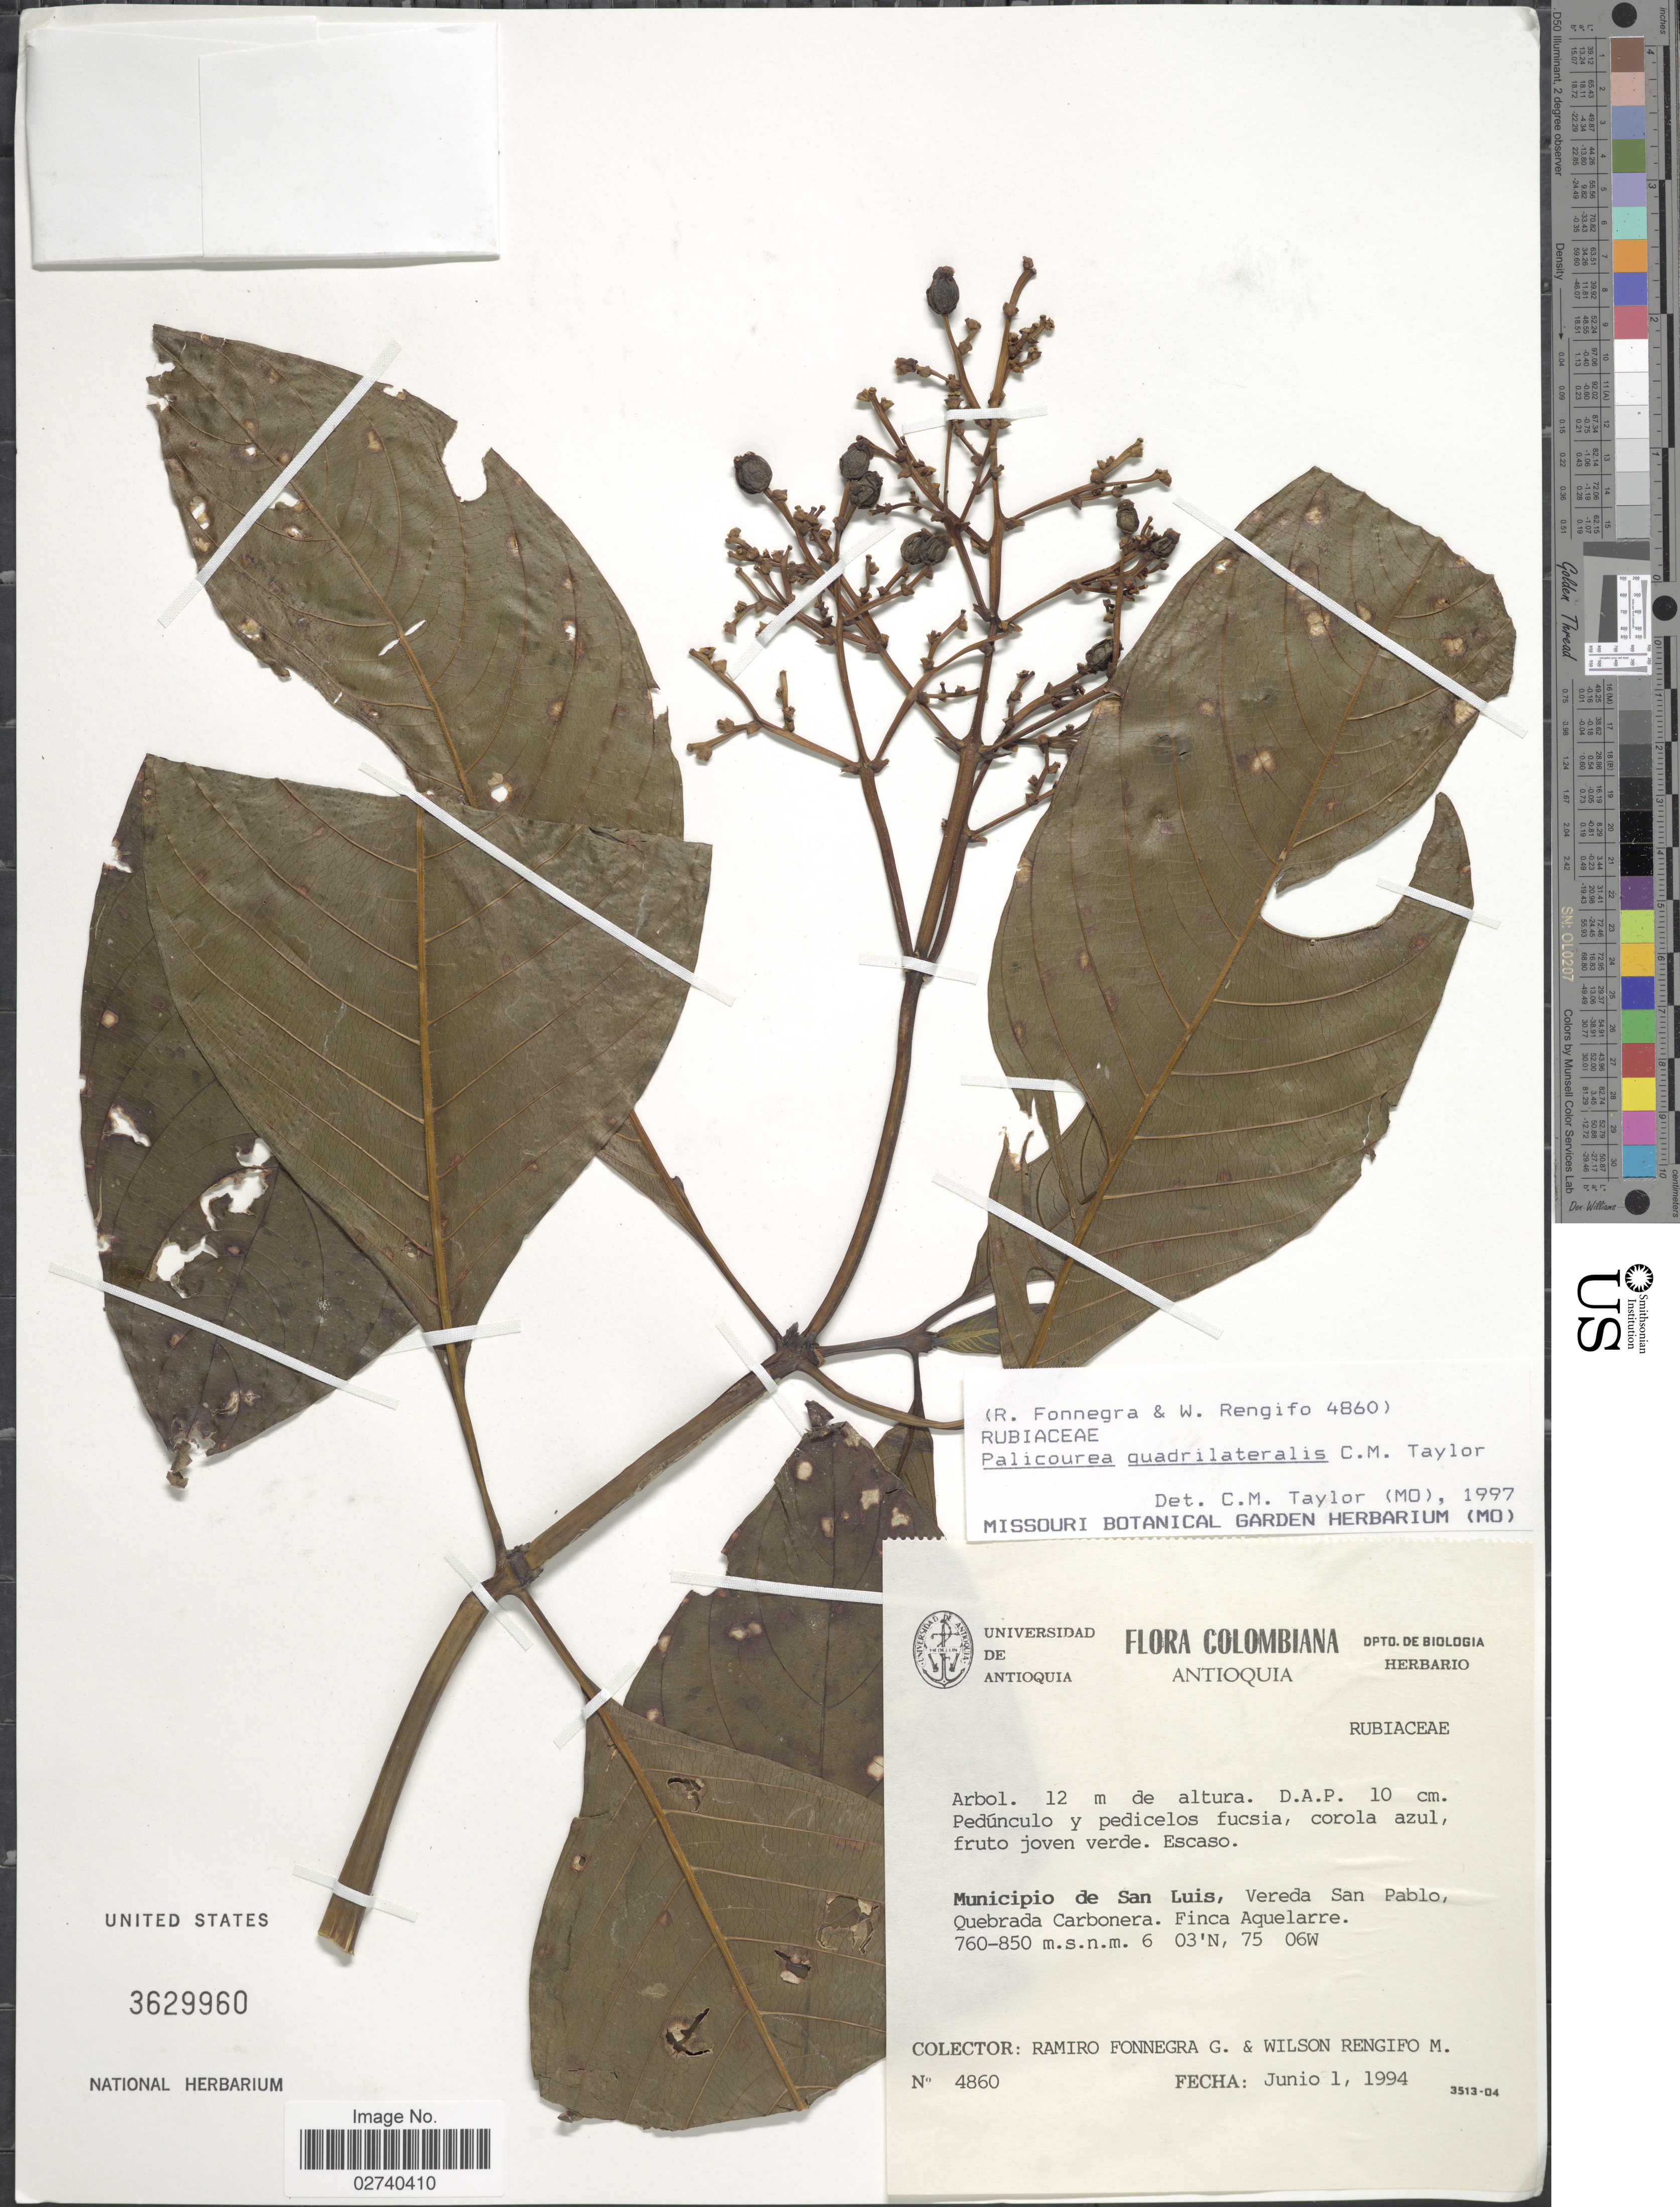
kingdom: Plantae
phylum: Tracheophyta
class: Magnoliopsida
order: Gentianales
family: Rubiaceae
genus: Palicourea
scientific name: Palicourea quadrilateralis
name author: C.M. Taylor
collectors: R. Fonnegra G. & W. Rengifo M.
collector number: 4860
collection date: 1994-06-01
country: Colombia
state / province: Antioquia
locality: Municipio de San Luis, Vereda San Pablo, Quebrada Carbonera. Finca Aquelarre.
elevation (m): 760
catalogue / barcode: US 3629960